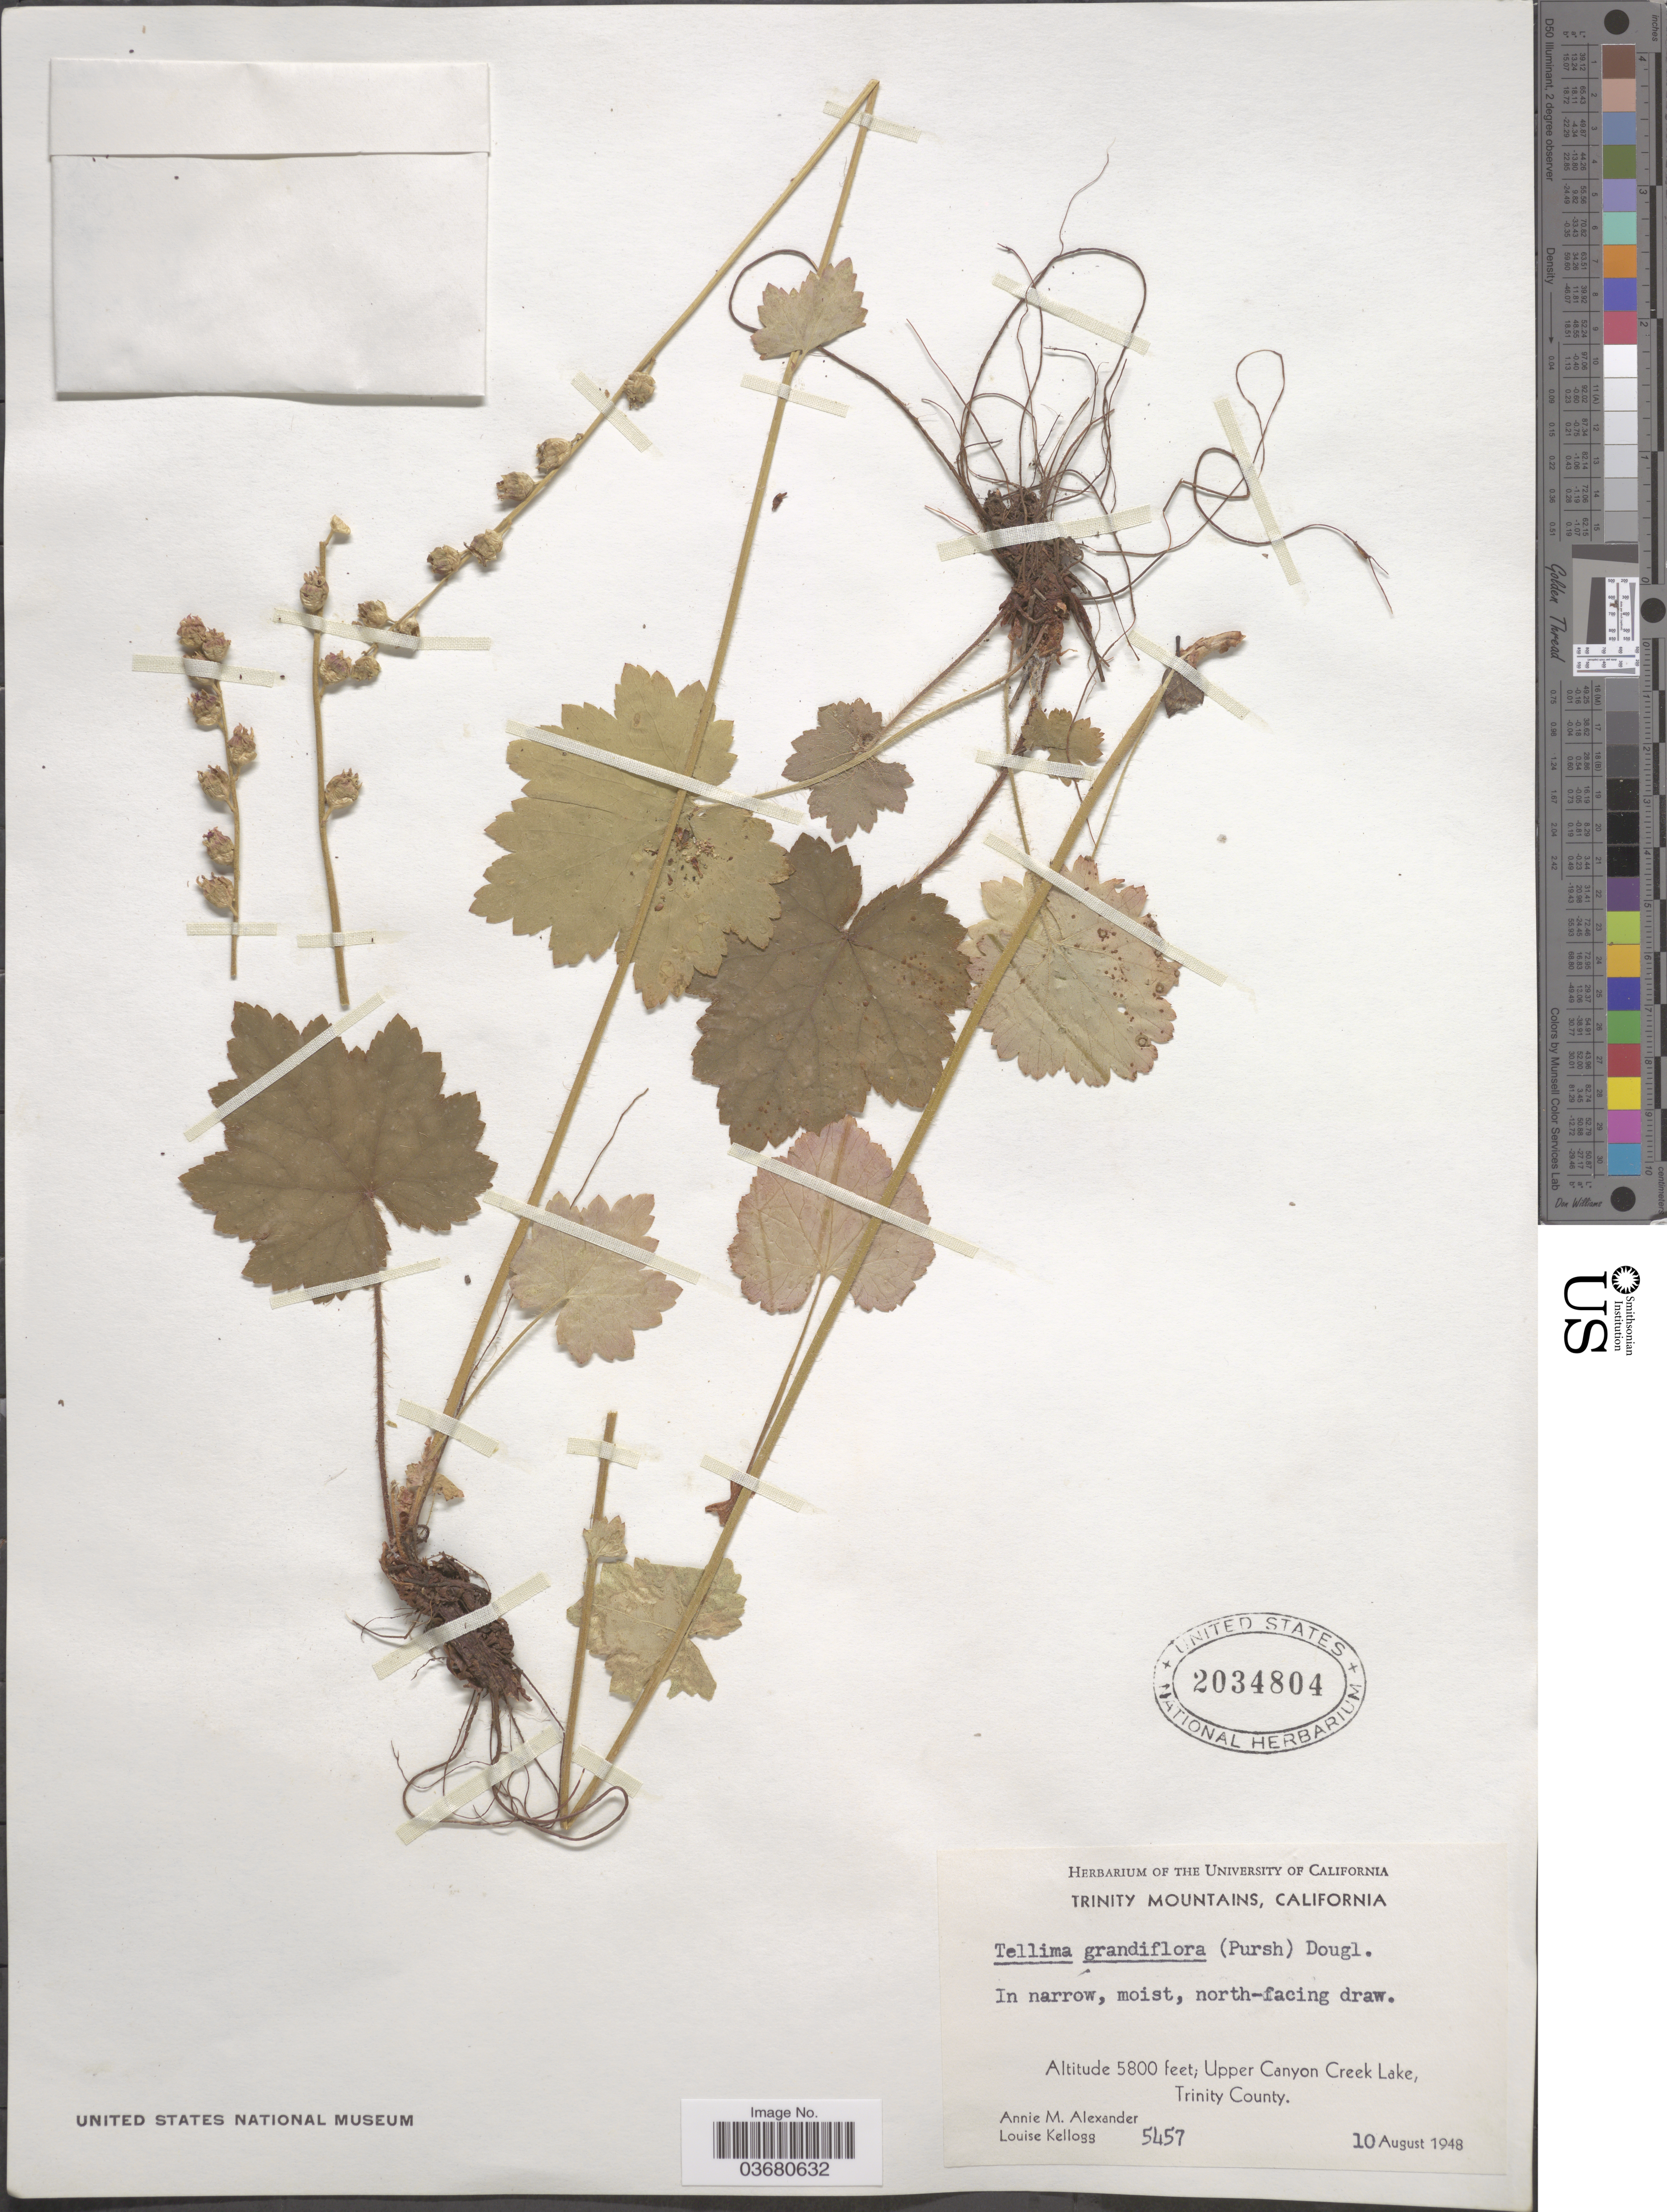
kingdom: Plantae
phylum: Tracheophyta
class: Magnoliopsida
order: Saxifragales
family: Saxifragaceae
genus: Tellima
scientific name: Tellima grandiflora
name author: (Pursh) Douglas ex Lindl.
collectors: A. M. Alexander & L. Kellogg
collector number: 5457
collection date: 1948-08-10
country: United States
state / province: California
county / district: Trinity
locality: Trinity Mountains. Upper Canyon Creek Lake, Trinity County.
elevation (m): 1768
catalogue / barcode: US 2034804